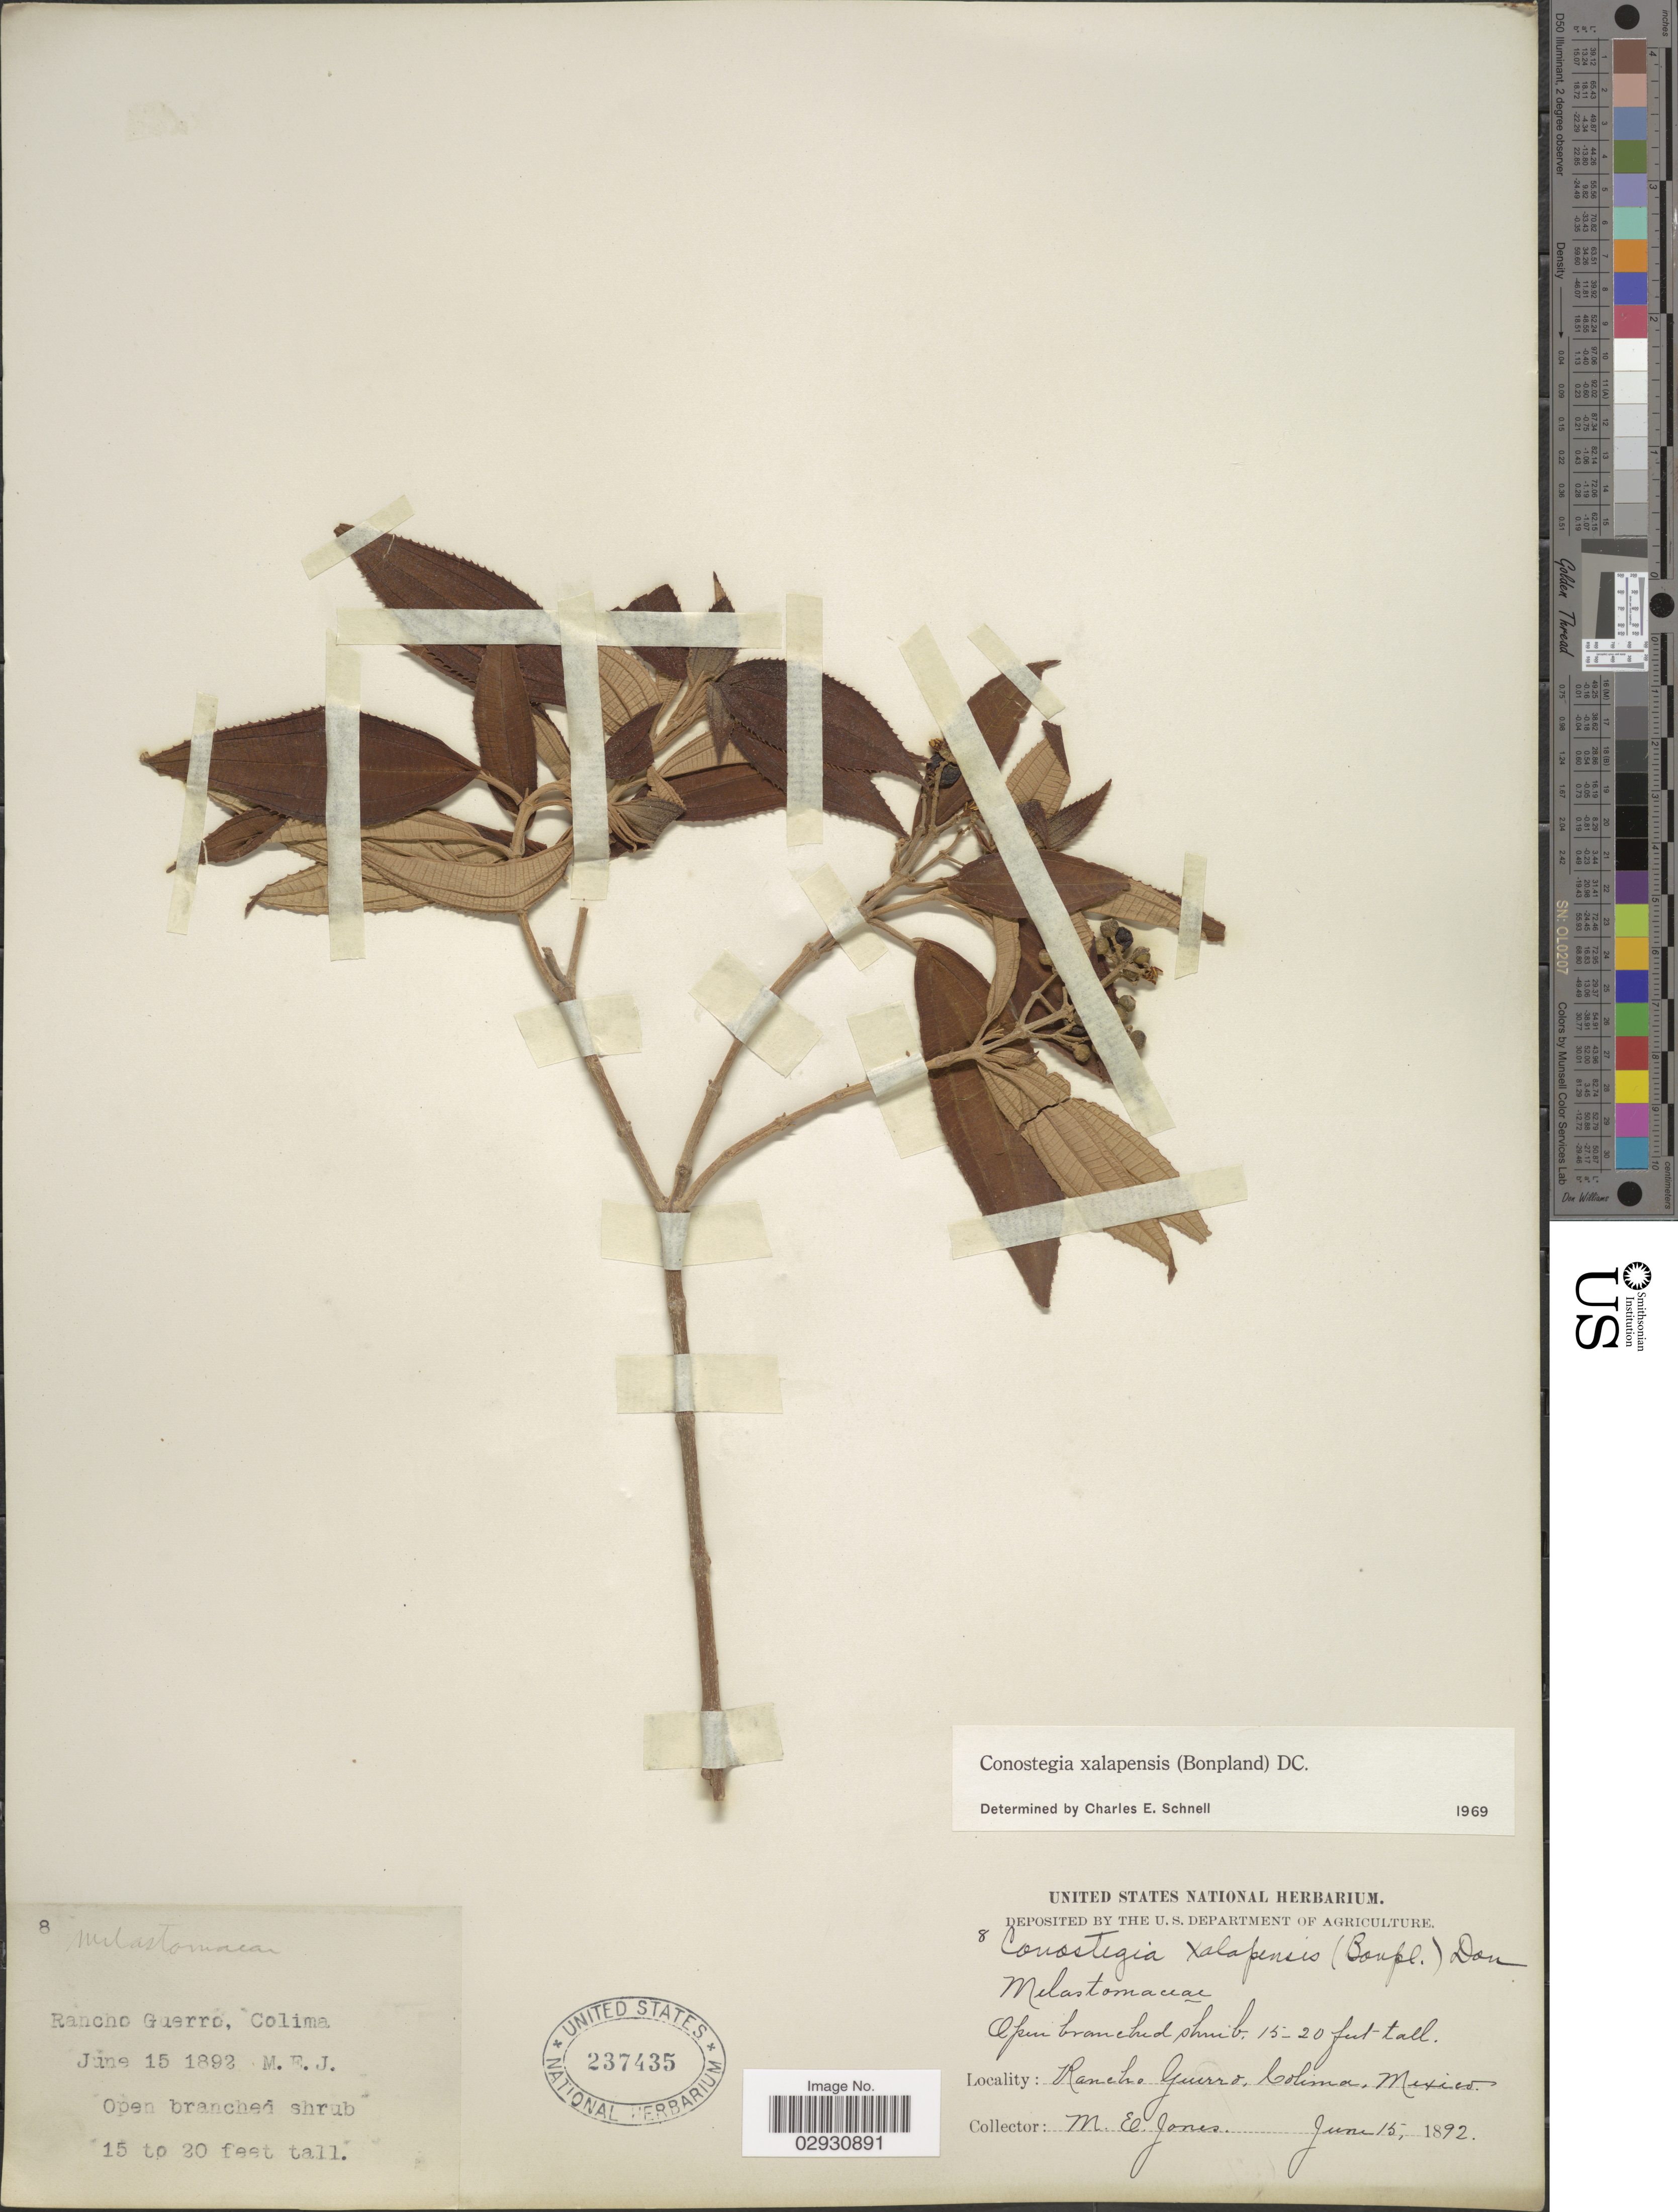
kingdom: Plantae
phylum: Tracheophyta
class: Magnoliopsida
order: Myrtales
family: Melastomataceae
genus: Conostegia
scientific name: Conostegia quadrangularis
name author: Schltdl. ex Steud.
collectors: M. E. Jones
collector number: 8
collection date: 1892-06-15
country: Mexico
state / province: Colima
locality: Rancho Guerro.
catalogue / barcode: US 237435